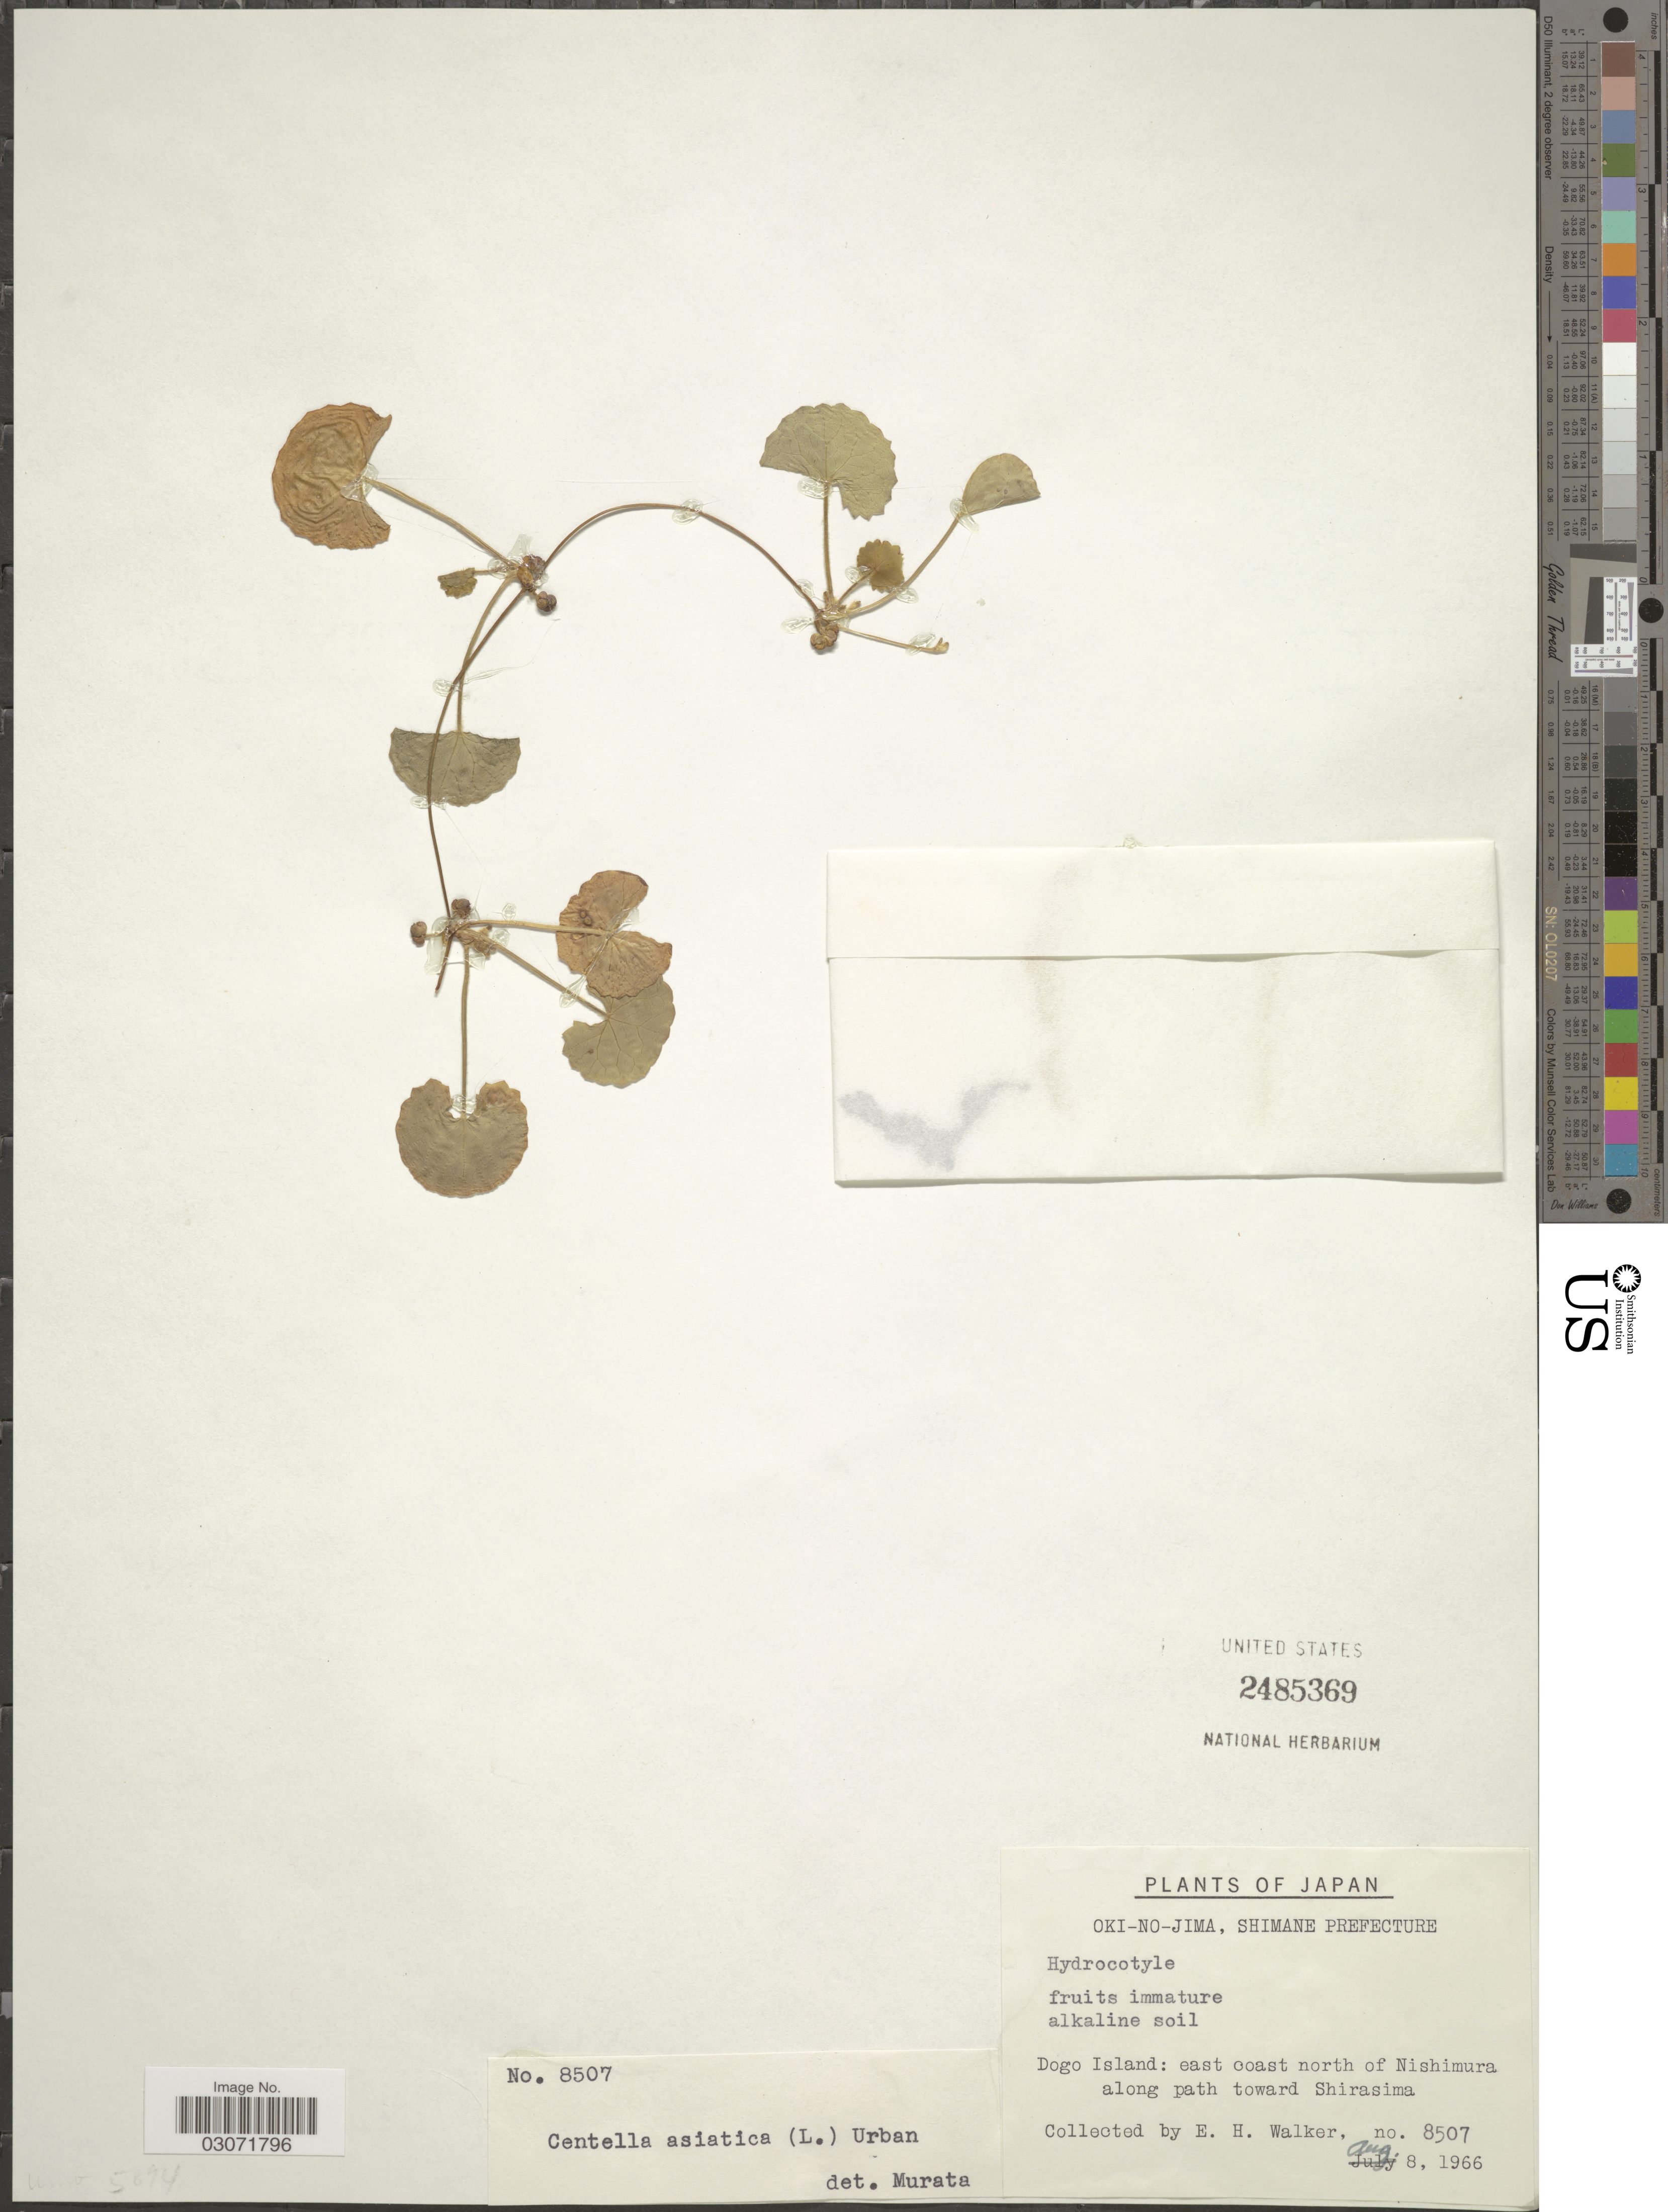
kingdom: Plantae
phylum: Tracheophyta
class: Magnoliopsida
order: Apiales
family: Apiaceae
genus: Centella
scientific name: Centella asiatica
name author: (L.) Urb.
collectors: E. H. Walker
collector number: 8507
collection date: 1966-08-08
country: Japan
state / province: Simane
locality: Oki-no-jima, Shimane Prefecture. Dogo Island: east coast north of Nishimura along path toward Shirasima.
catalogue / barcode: US 2485369